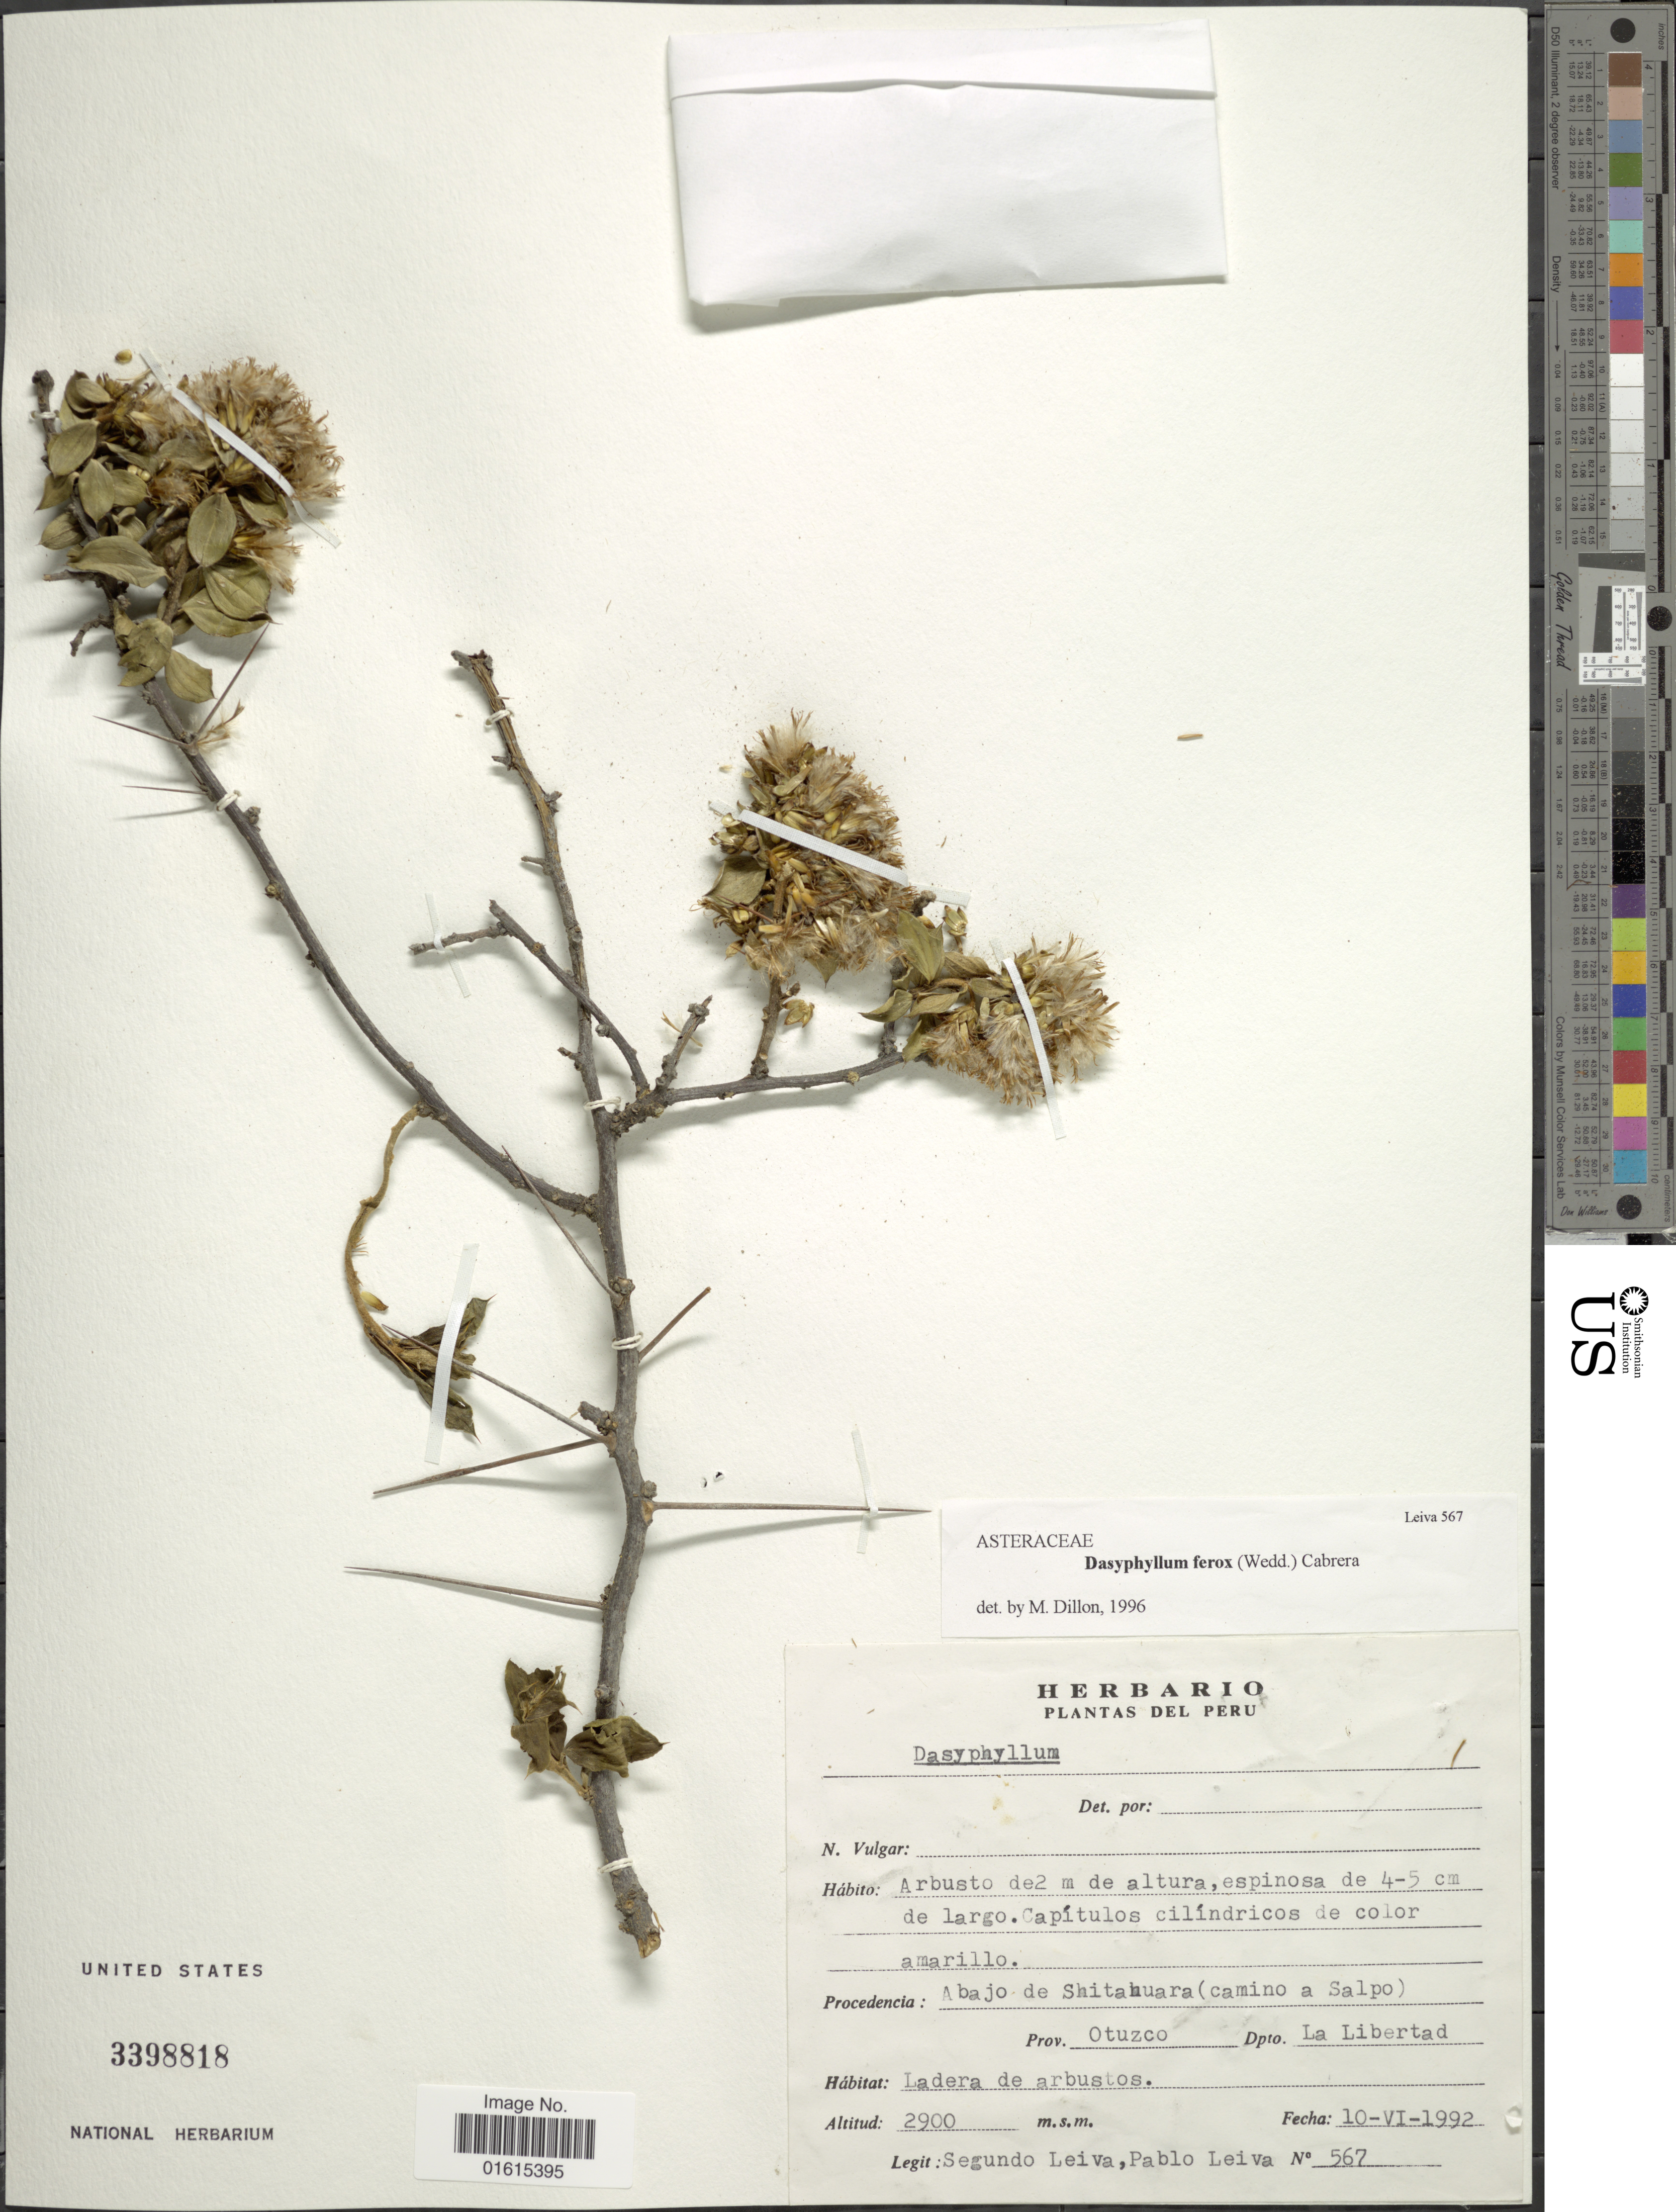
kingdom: Plantae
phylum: Tracheophyta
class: Magnoliopsida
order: Asterales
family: Asteraceae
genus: Dasyphyllum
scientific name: Dasyphyllum ferox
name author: (Wedd.) Cabrera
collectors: S. Leiva & P. Lieva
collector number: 567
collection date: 1992-06-10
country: Peru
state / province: La Libertad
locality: Procedencia Abajo de Shitahuara (camino a Salpo), Prov. Otuzco, Dpto. La Libertad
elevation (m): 2900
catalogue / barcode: US 3398818